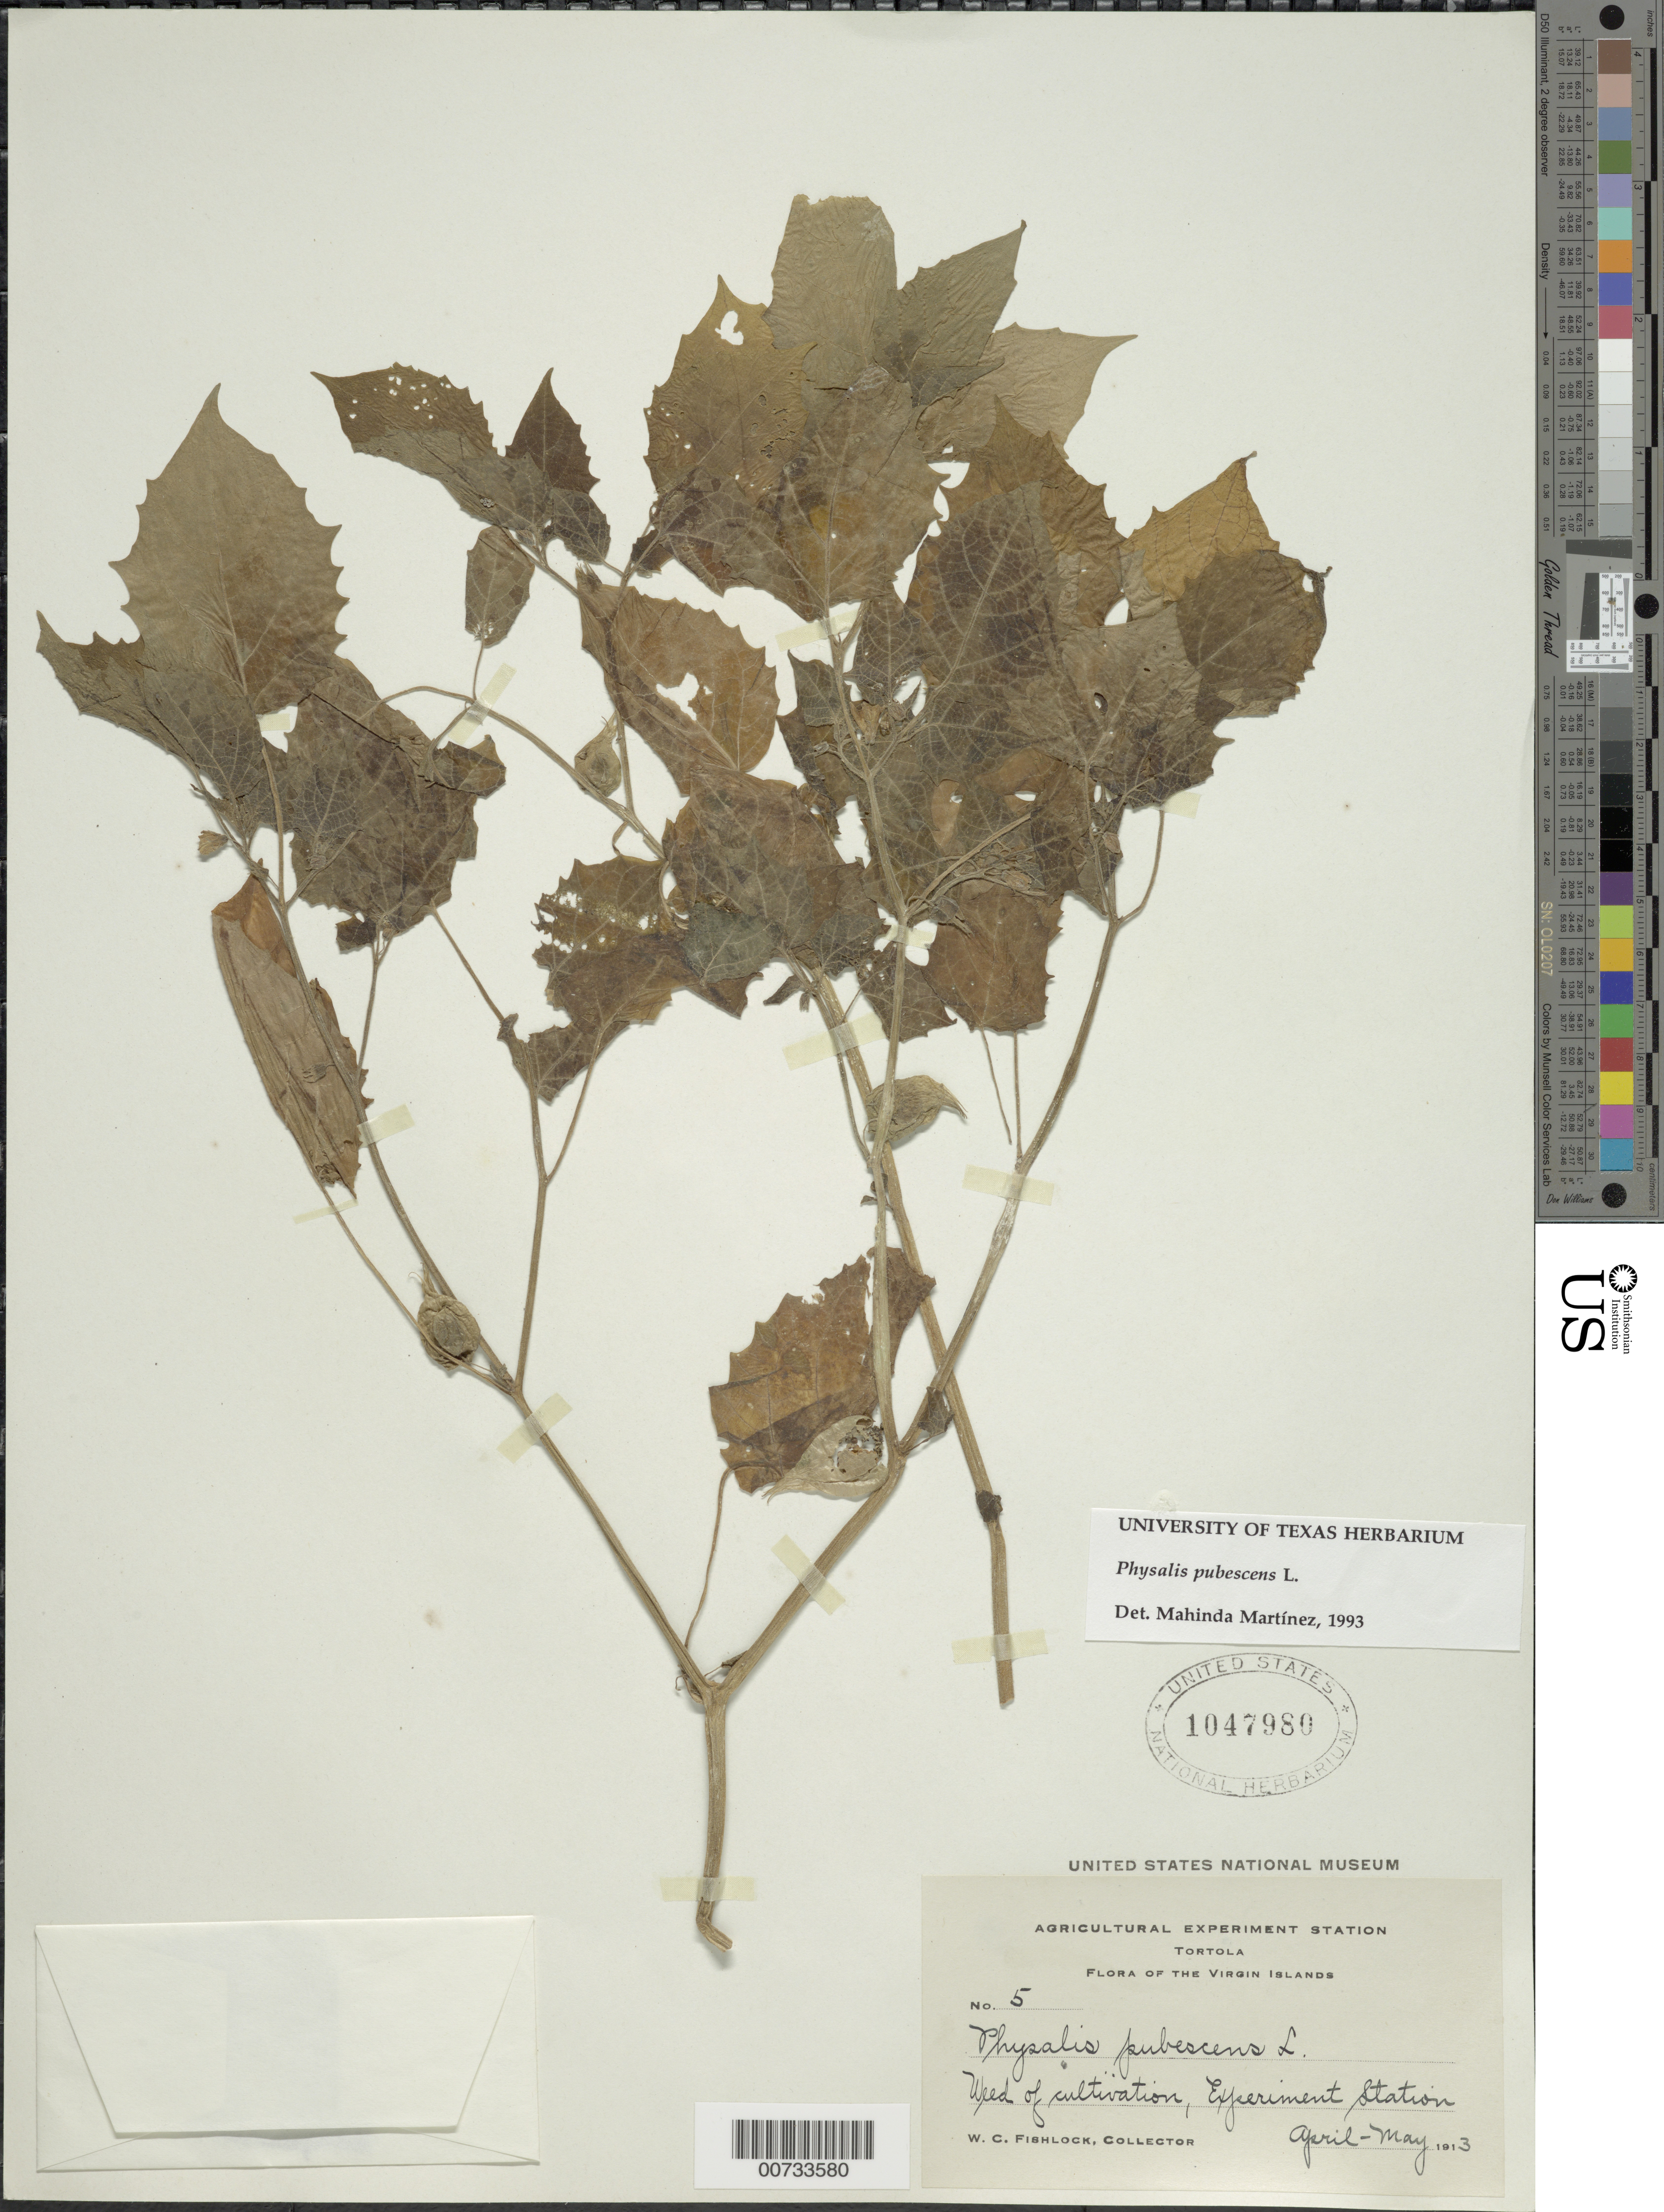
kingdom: Plantae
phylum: Tracheophyta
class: Magnoliopsida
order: Solanales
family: Solanaceae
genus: Physalis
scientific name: Physalis pubescens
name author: L.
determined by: Martinez, M.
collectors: W. Fishlock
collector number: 5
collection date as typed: Apr 1913 to -- May 1913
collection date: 1913-04/1913-05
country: British Virgin Islands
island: Tortola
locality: Tortola: Exp. Station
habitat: Weed fo cultivation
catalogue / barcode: US 1047980